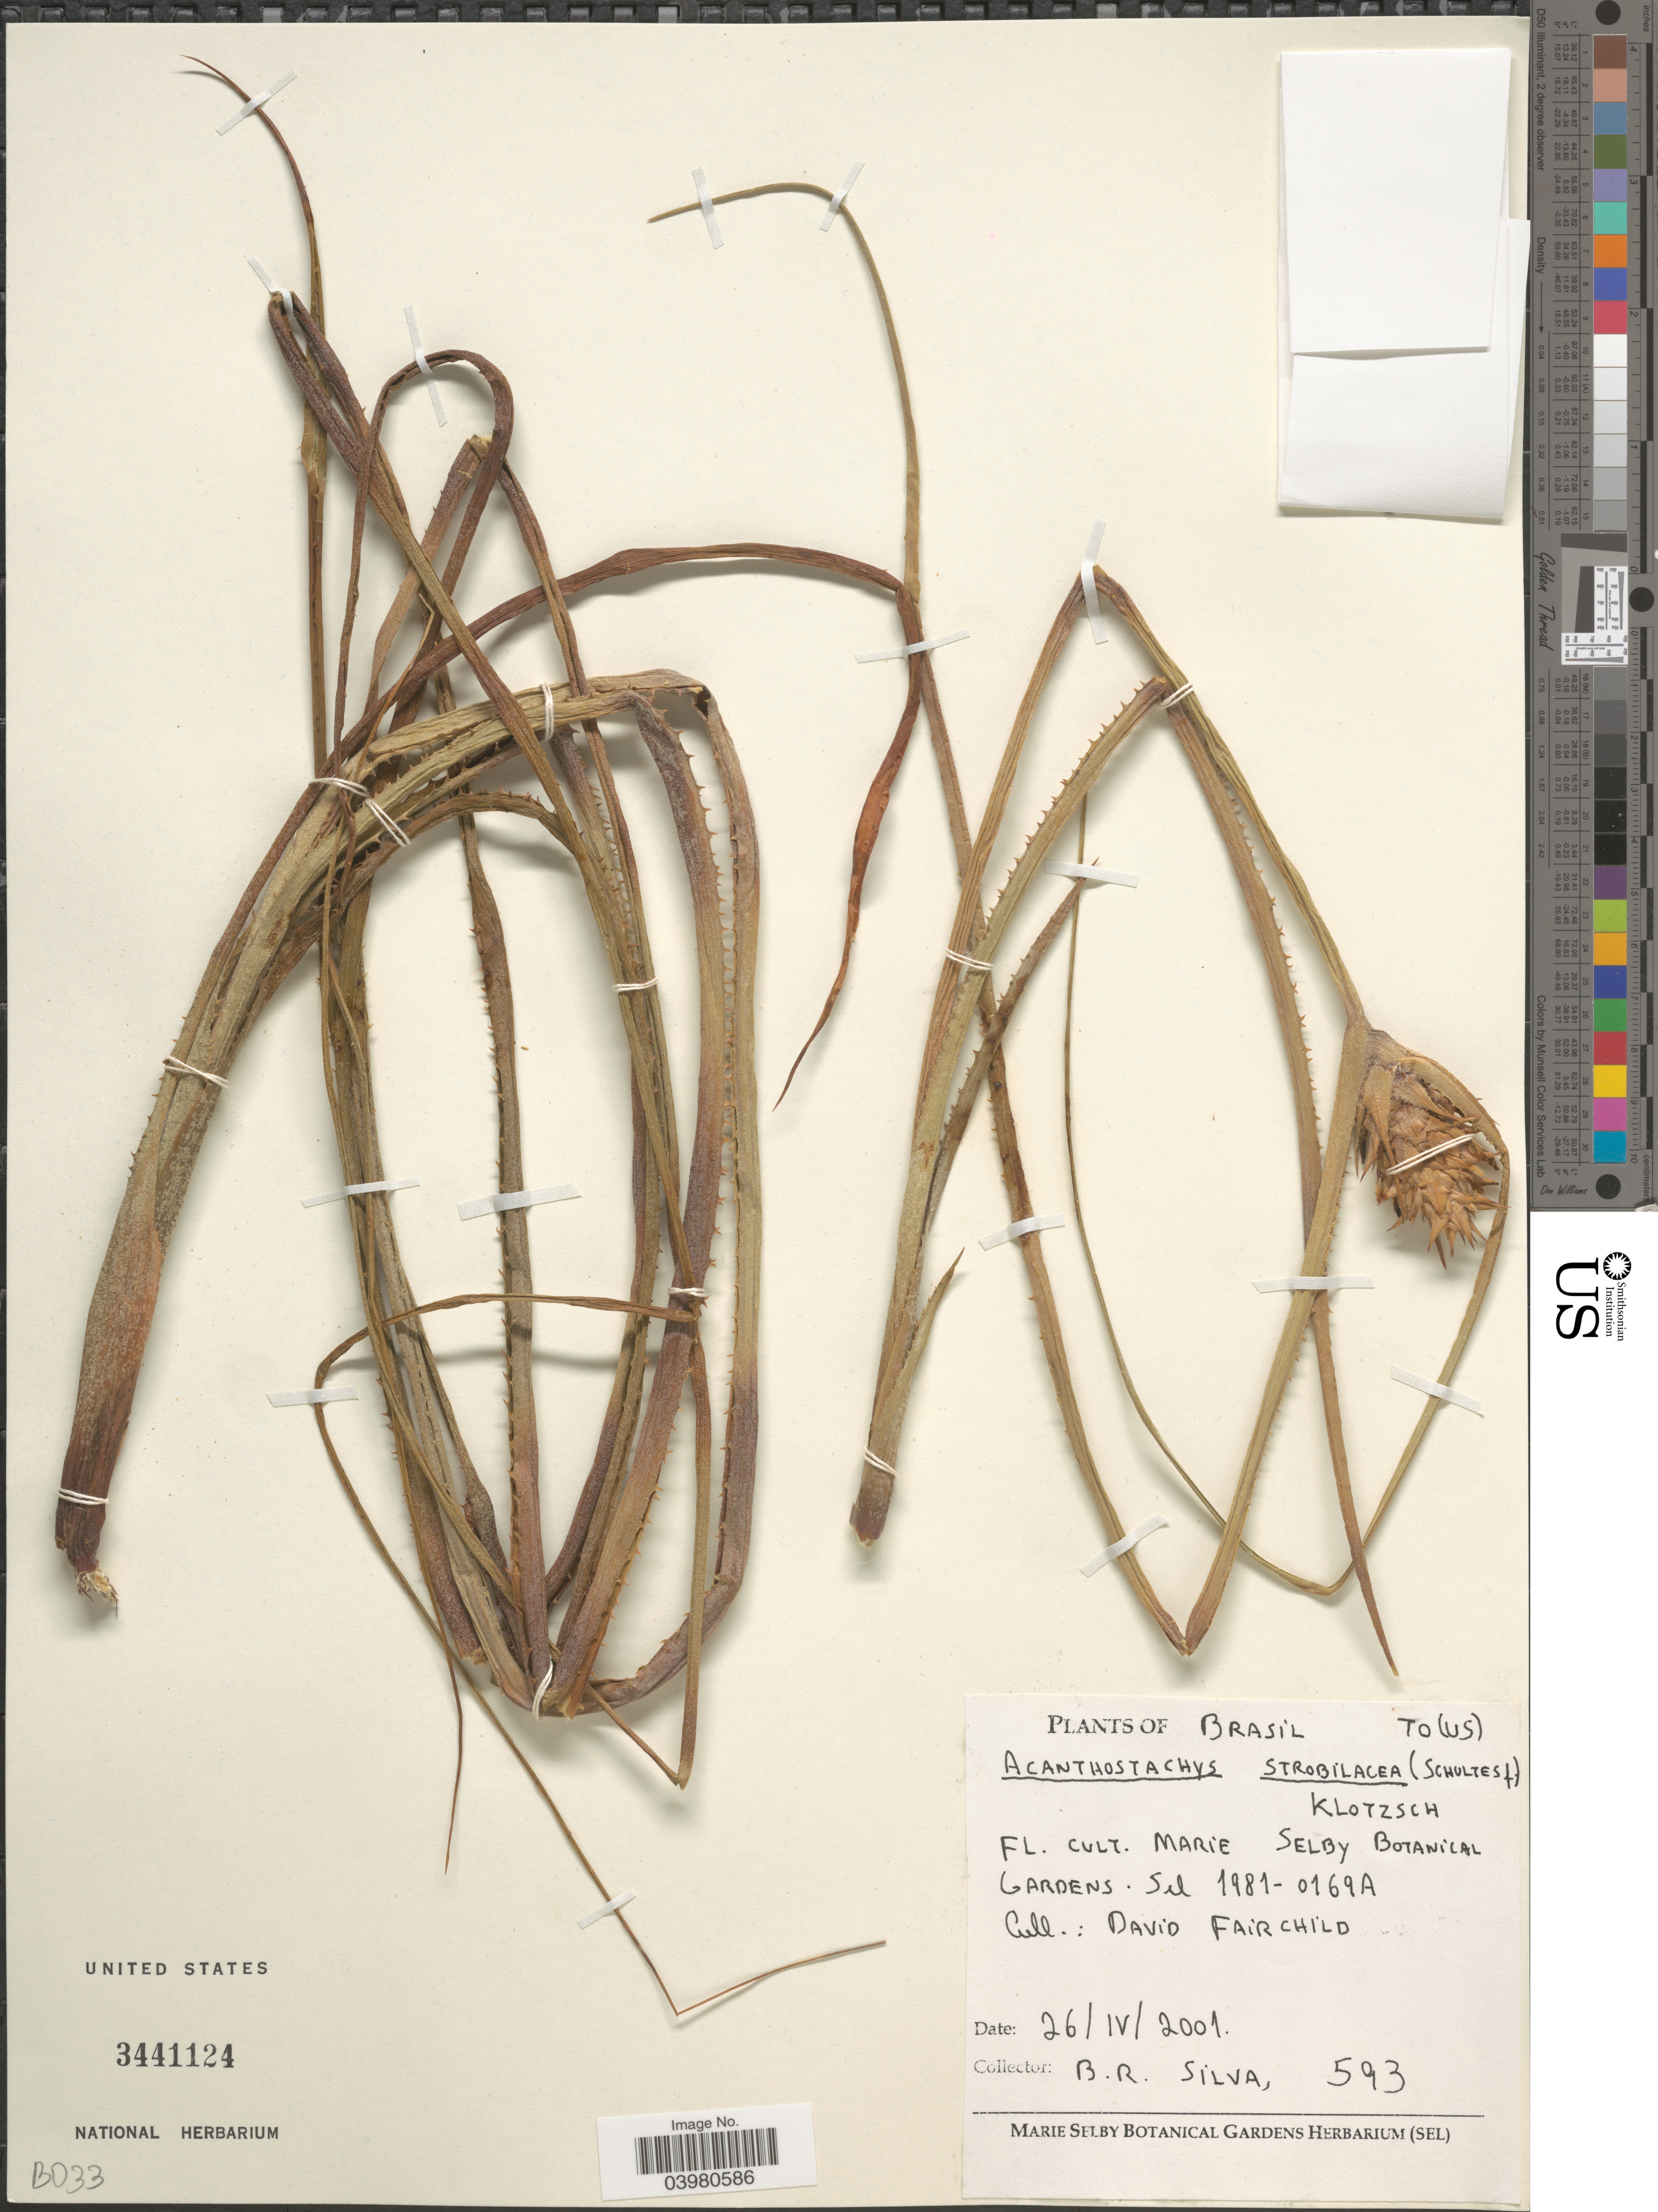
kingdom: Plantae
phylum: Tracheophyta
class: Liliopsida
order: Poales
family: Bromeliaceae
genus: Acanthostachys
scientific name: Acanthostachys strobilacea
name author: (Schult. f.) Klotzsch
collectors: B. Silva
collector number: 593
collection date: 2001-04-26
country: United States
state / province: Florida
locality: Marie Selby Botanical Gardens. Sel 1981-0169A.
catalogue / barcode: US 3441124